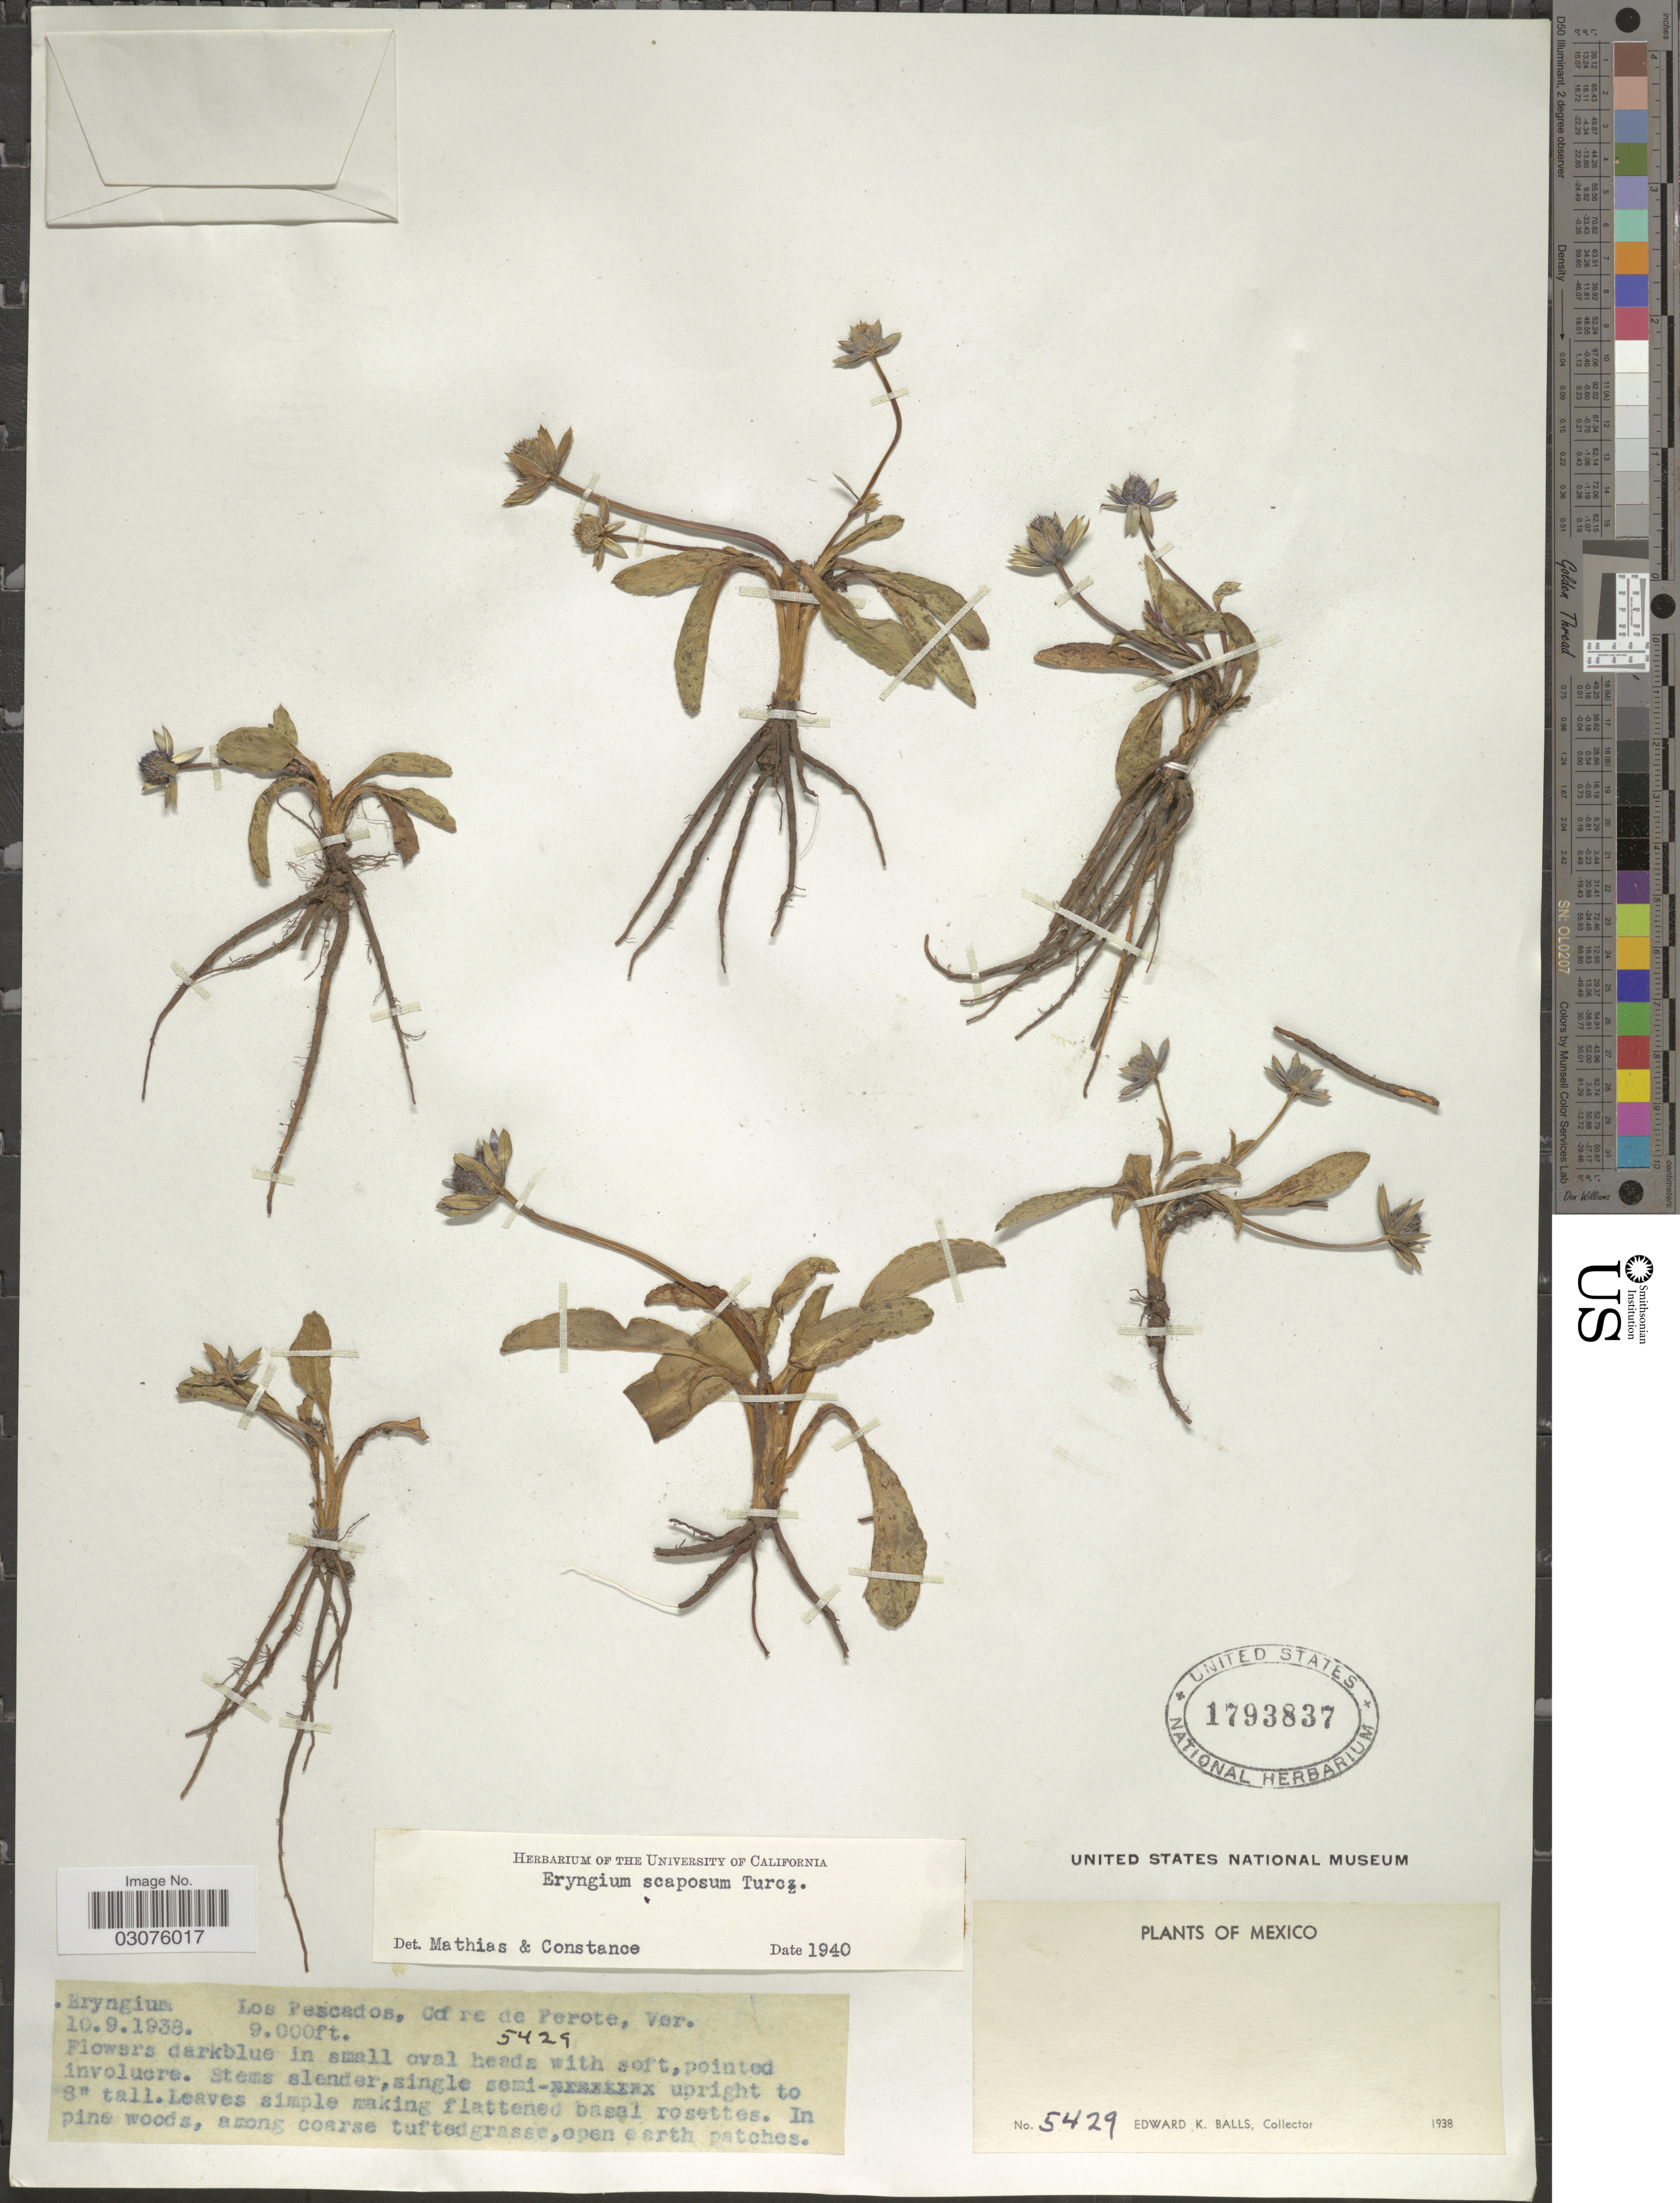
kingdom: Plantae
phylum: Tracheophyta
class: Magnoliopsida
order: Apiales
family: Apiaceae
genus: Eryngium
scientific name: Eryngium scaposum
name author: Turcz.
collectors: E. K. Balls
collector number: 5429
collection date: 1938-09-10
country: Mexico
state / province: Veracruz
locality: Los Pescados, Cof re de Perote, Ver.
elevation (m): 2743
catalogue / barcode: US 1793837